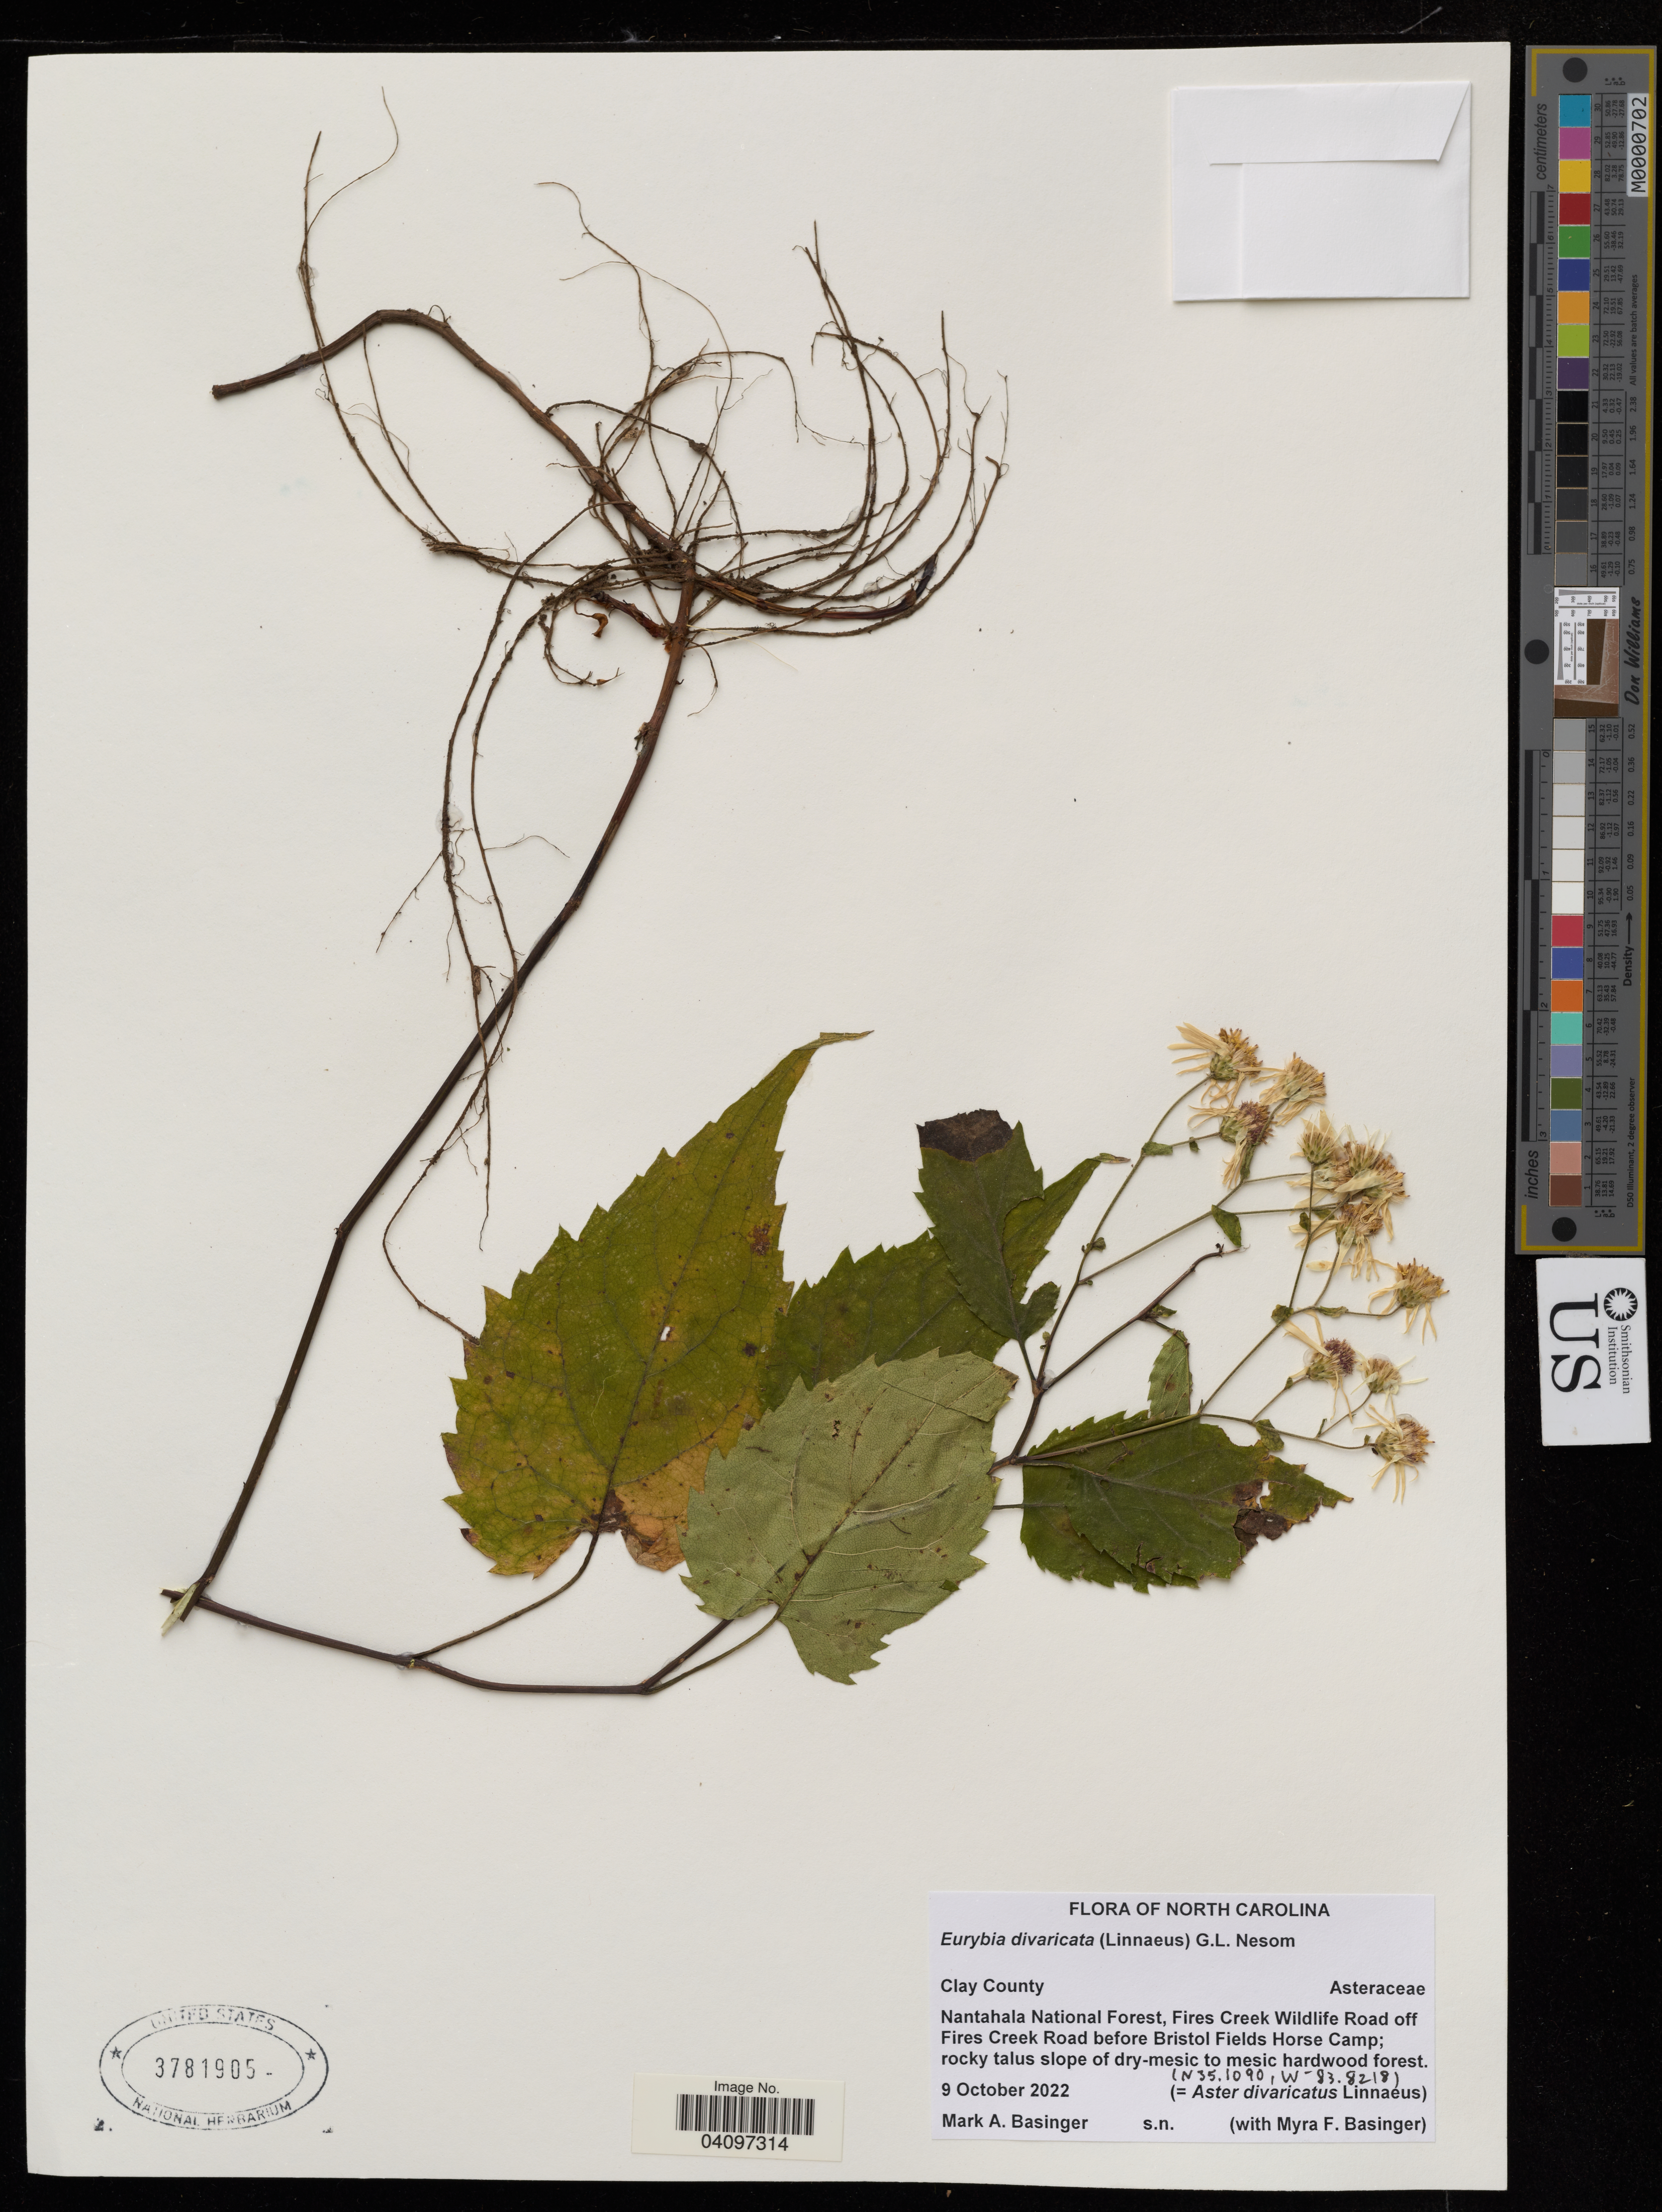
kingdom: Plantae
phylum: Tracheophyta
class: Magnoliopsida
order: Asterales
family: Asteraceae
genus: Eurybia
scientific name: Eurybia divaricata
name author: (L.) G.L. Nesom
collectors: M. Basinger & M. Basinger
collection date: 2022-10-09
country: United States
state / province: North Carolina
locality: Clay County. Nantahala National Forest, Fires Creek Wildlife Road off Fires Creek Road before Bristol Fields Horse Camp.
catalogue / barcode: US 3781905